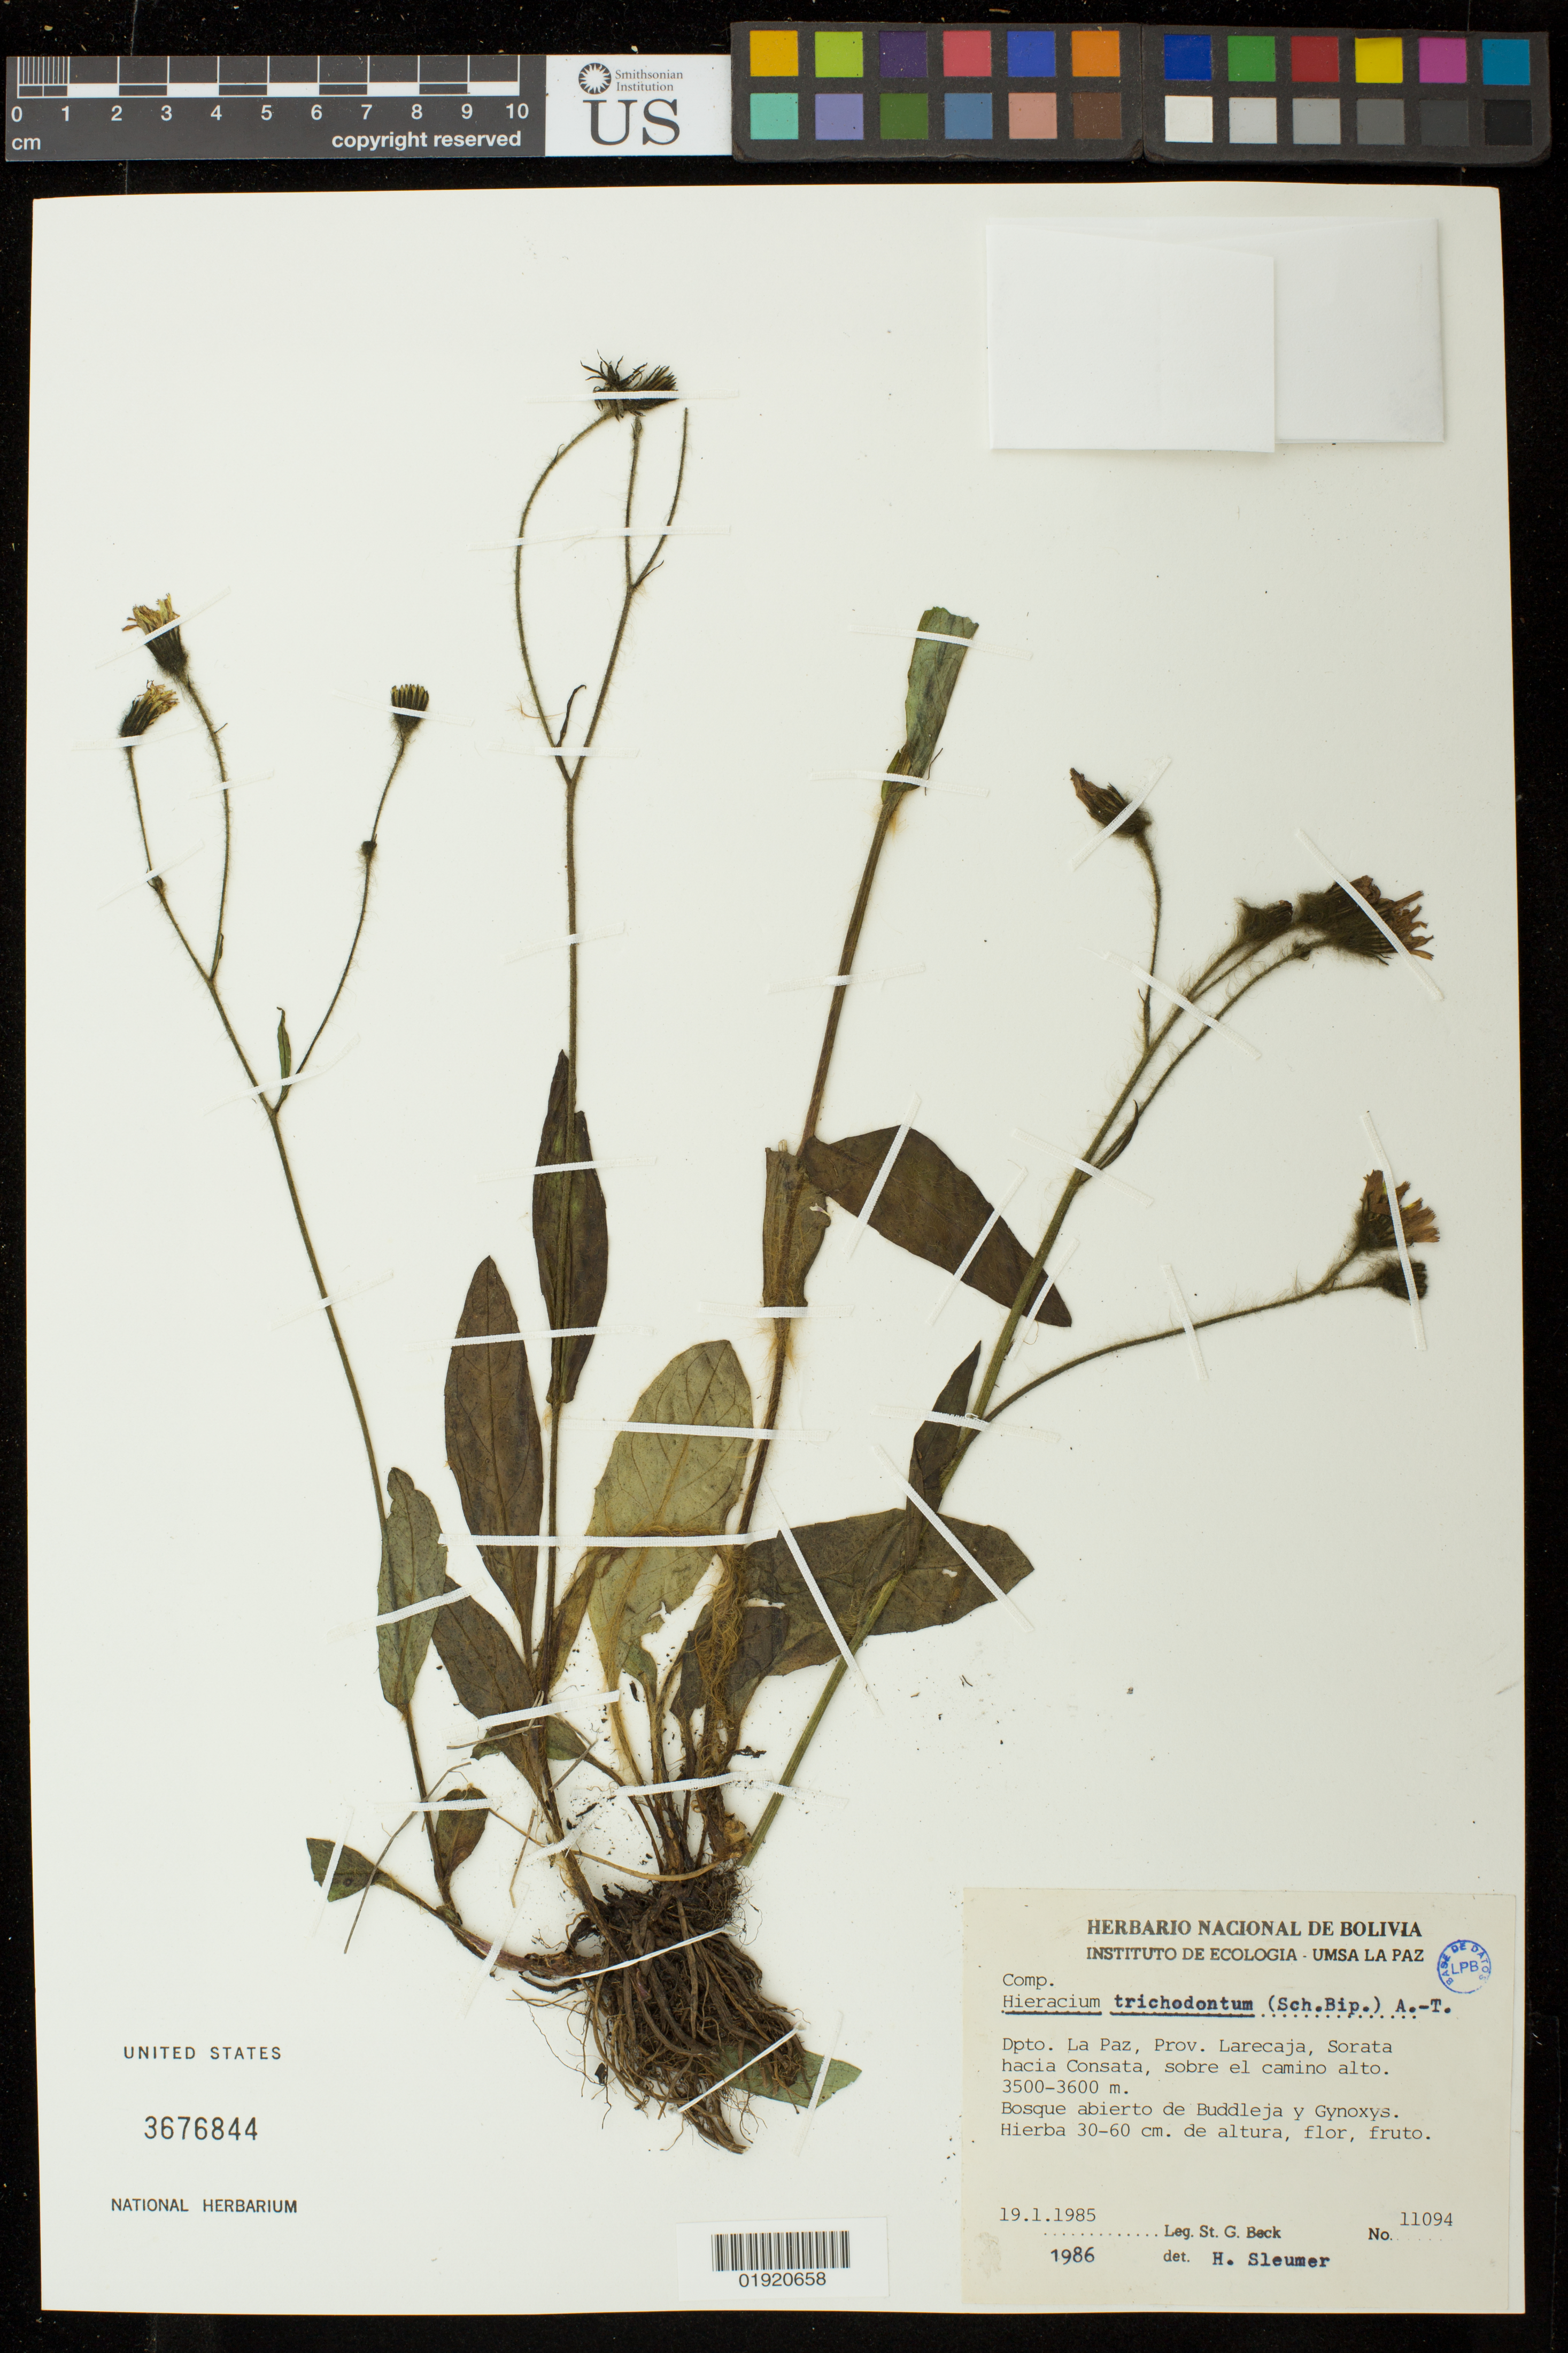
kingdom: Plantae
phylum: Tracheophyta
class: Magnoliopsida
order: Asterales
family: Asteraceae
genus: Hieracium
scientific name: Hieracium trichodontum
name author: (Sch. Bip.) Arvet-Touvet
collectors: S. Beck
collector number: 11094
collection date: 1985-01-19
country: Bolivia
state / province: La Paz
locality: Dpto. La Paz, Prov. Larecaja, Sorata hacia Consata, sobre el camino alto.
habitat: Bosque abierto de Buddleja y Gynoxys.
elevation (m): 3500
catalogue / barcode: US 3676844